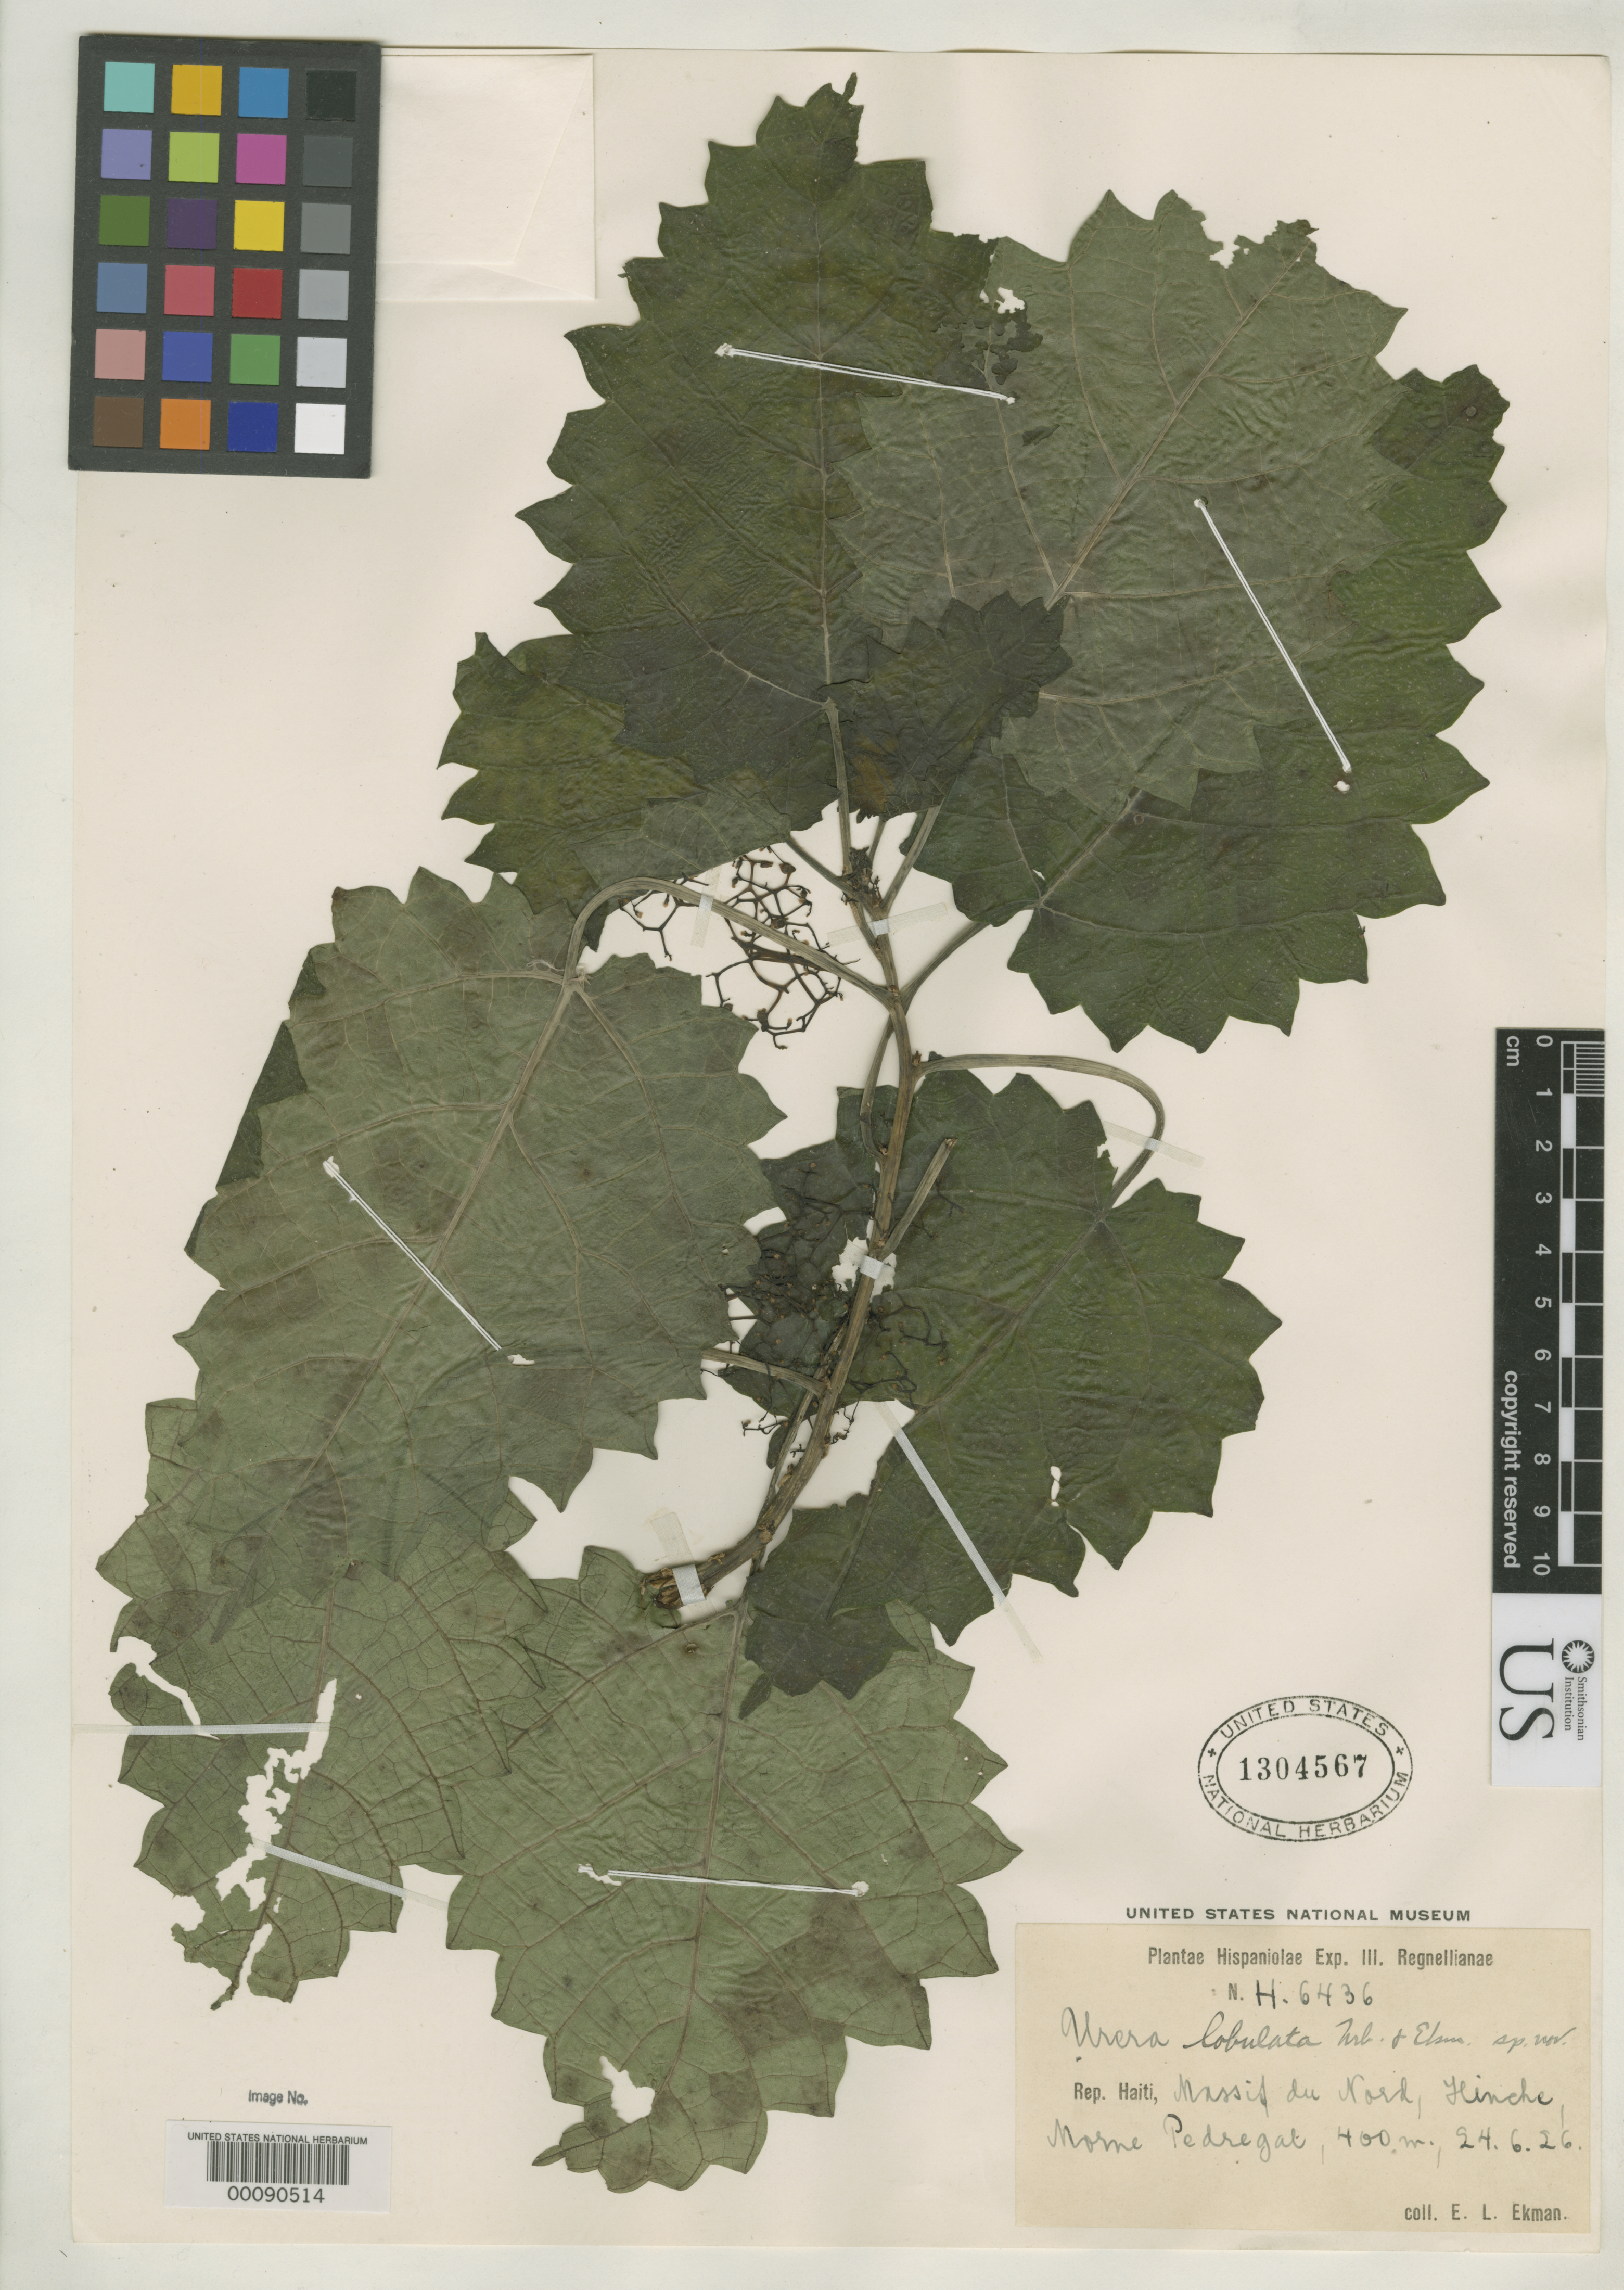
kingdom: Plantae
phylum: Tracheophyta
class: Magnoliopsida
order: Rosales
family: Urticaceae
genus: Urera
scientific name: Urera lobulata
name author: Urb. & Ekman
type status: Isotype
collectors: E. L. Ekman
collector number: H 6436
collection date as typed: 24 Jun 1926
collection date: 1926-06-24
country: Haiti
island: Hispaniola Island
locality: Massif du Nord, Hinche in Morne Pedregal.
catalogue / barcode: US 1304567